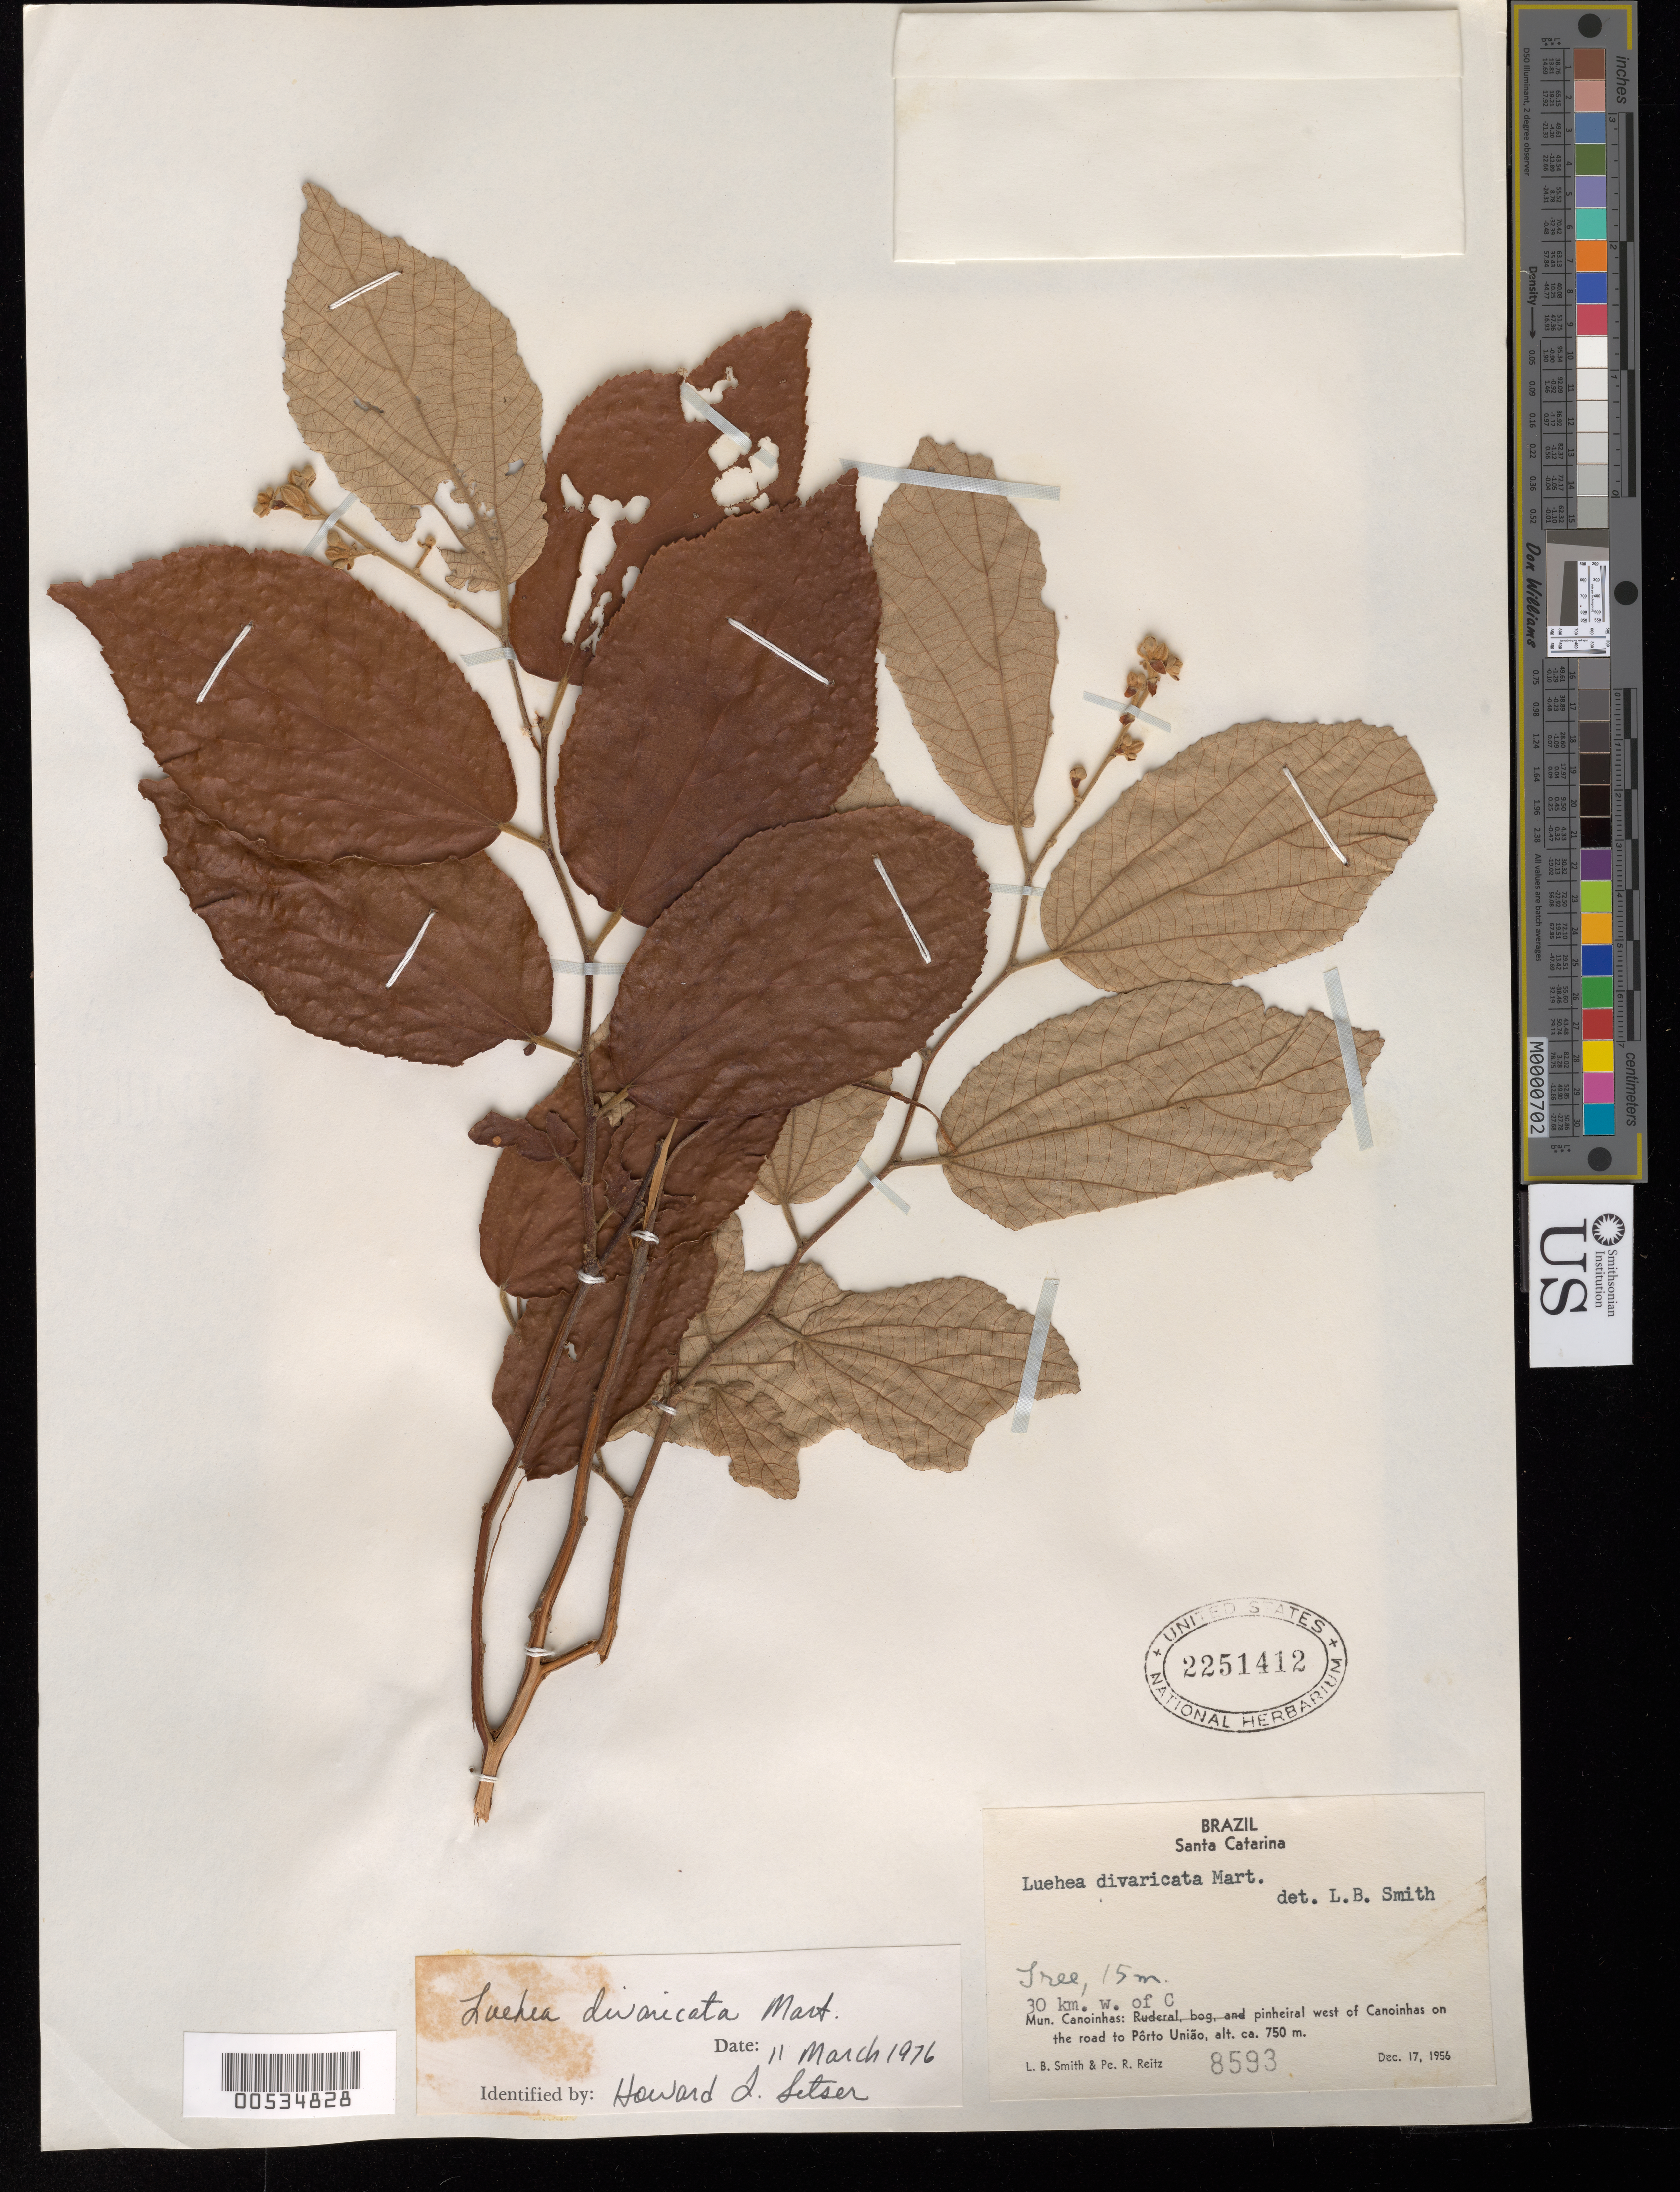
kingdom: Plantae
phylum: Tracheophyta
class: Magnoliopsida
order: Malvales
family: Malvaceae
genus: Luehea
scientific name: Luehea divaricata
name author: Mart.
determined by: Smith, Lyman B., (US), NMNH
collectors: L. Smith & R. Reitz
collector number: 8593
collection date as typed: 17 Dec 1956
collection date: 1956-12-17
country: Brazil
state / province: Santa Catarina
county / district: Canoinhas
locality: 30 km W of Canoinhas on the road to Pôrto Uniao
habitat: Pinheiral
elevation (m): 750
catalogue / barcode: US 2251412